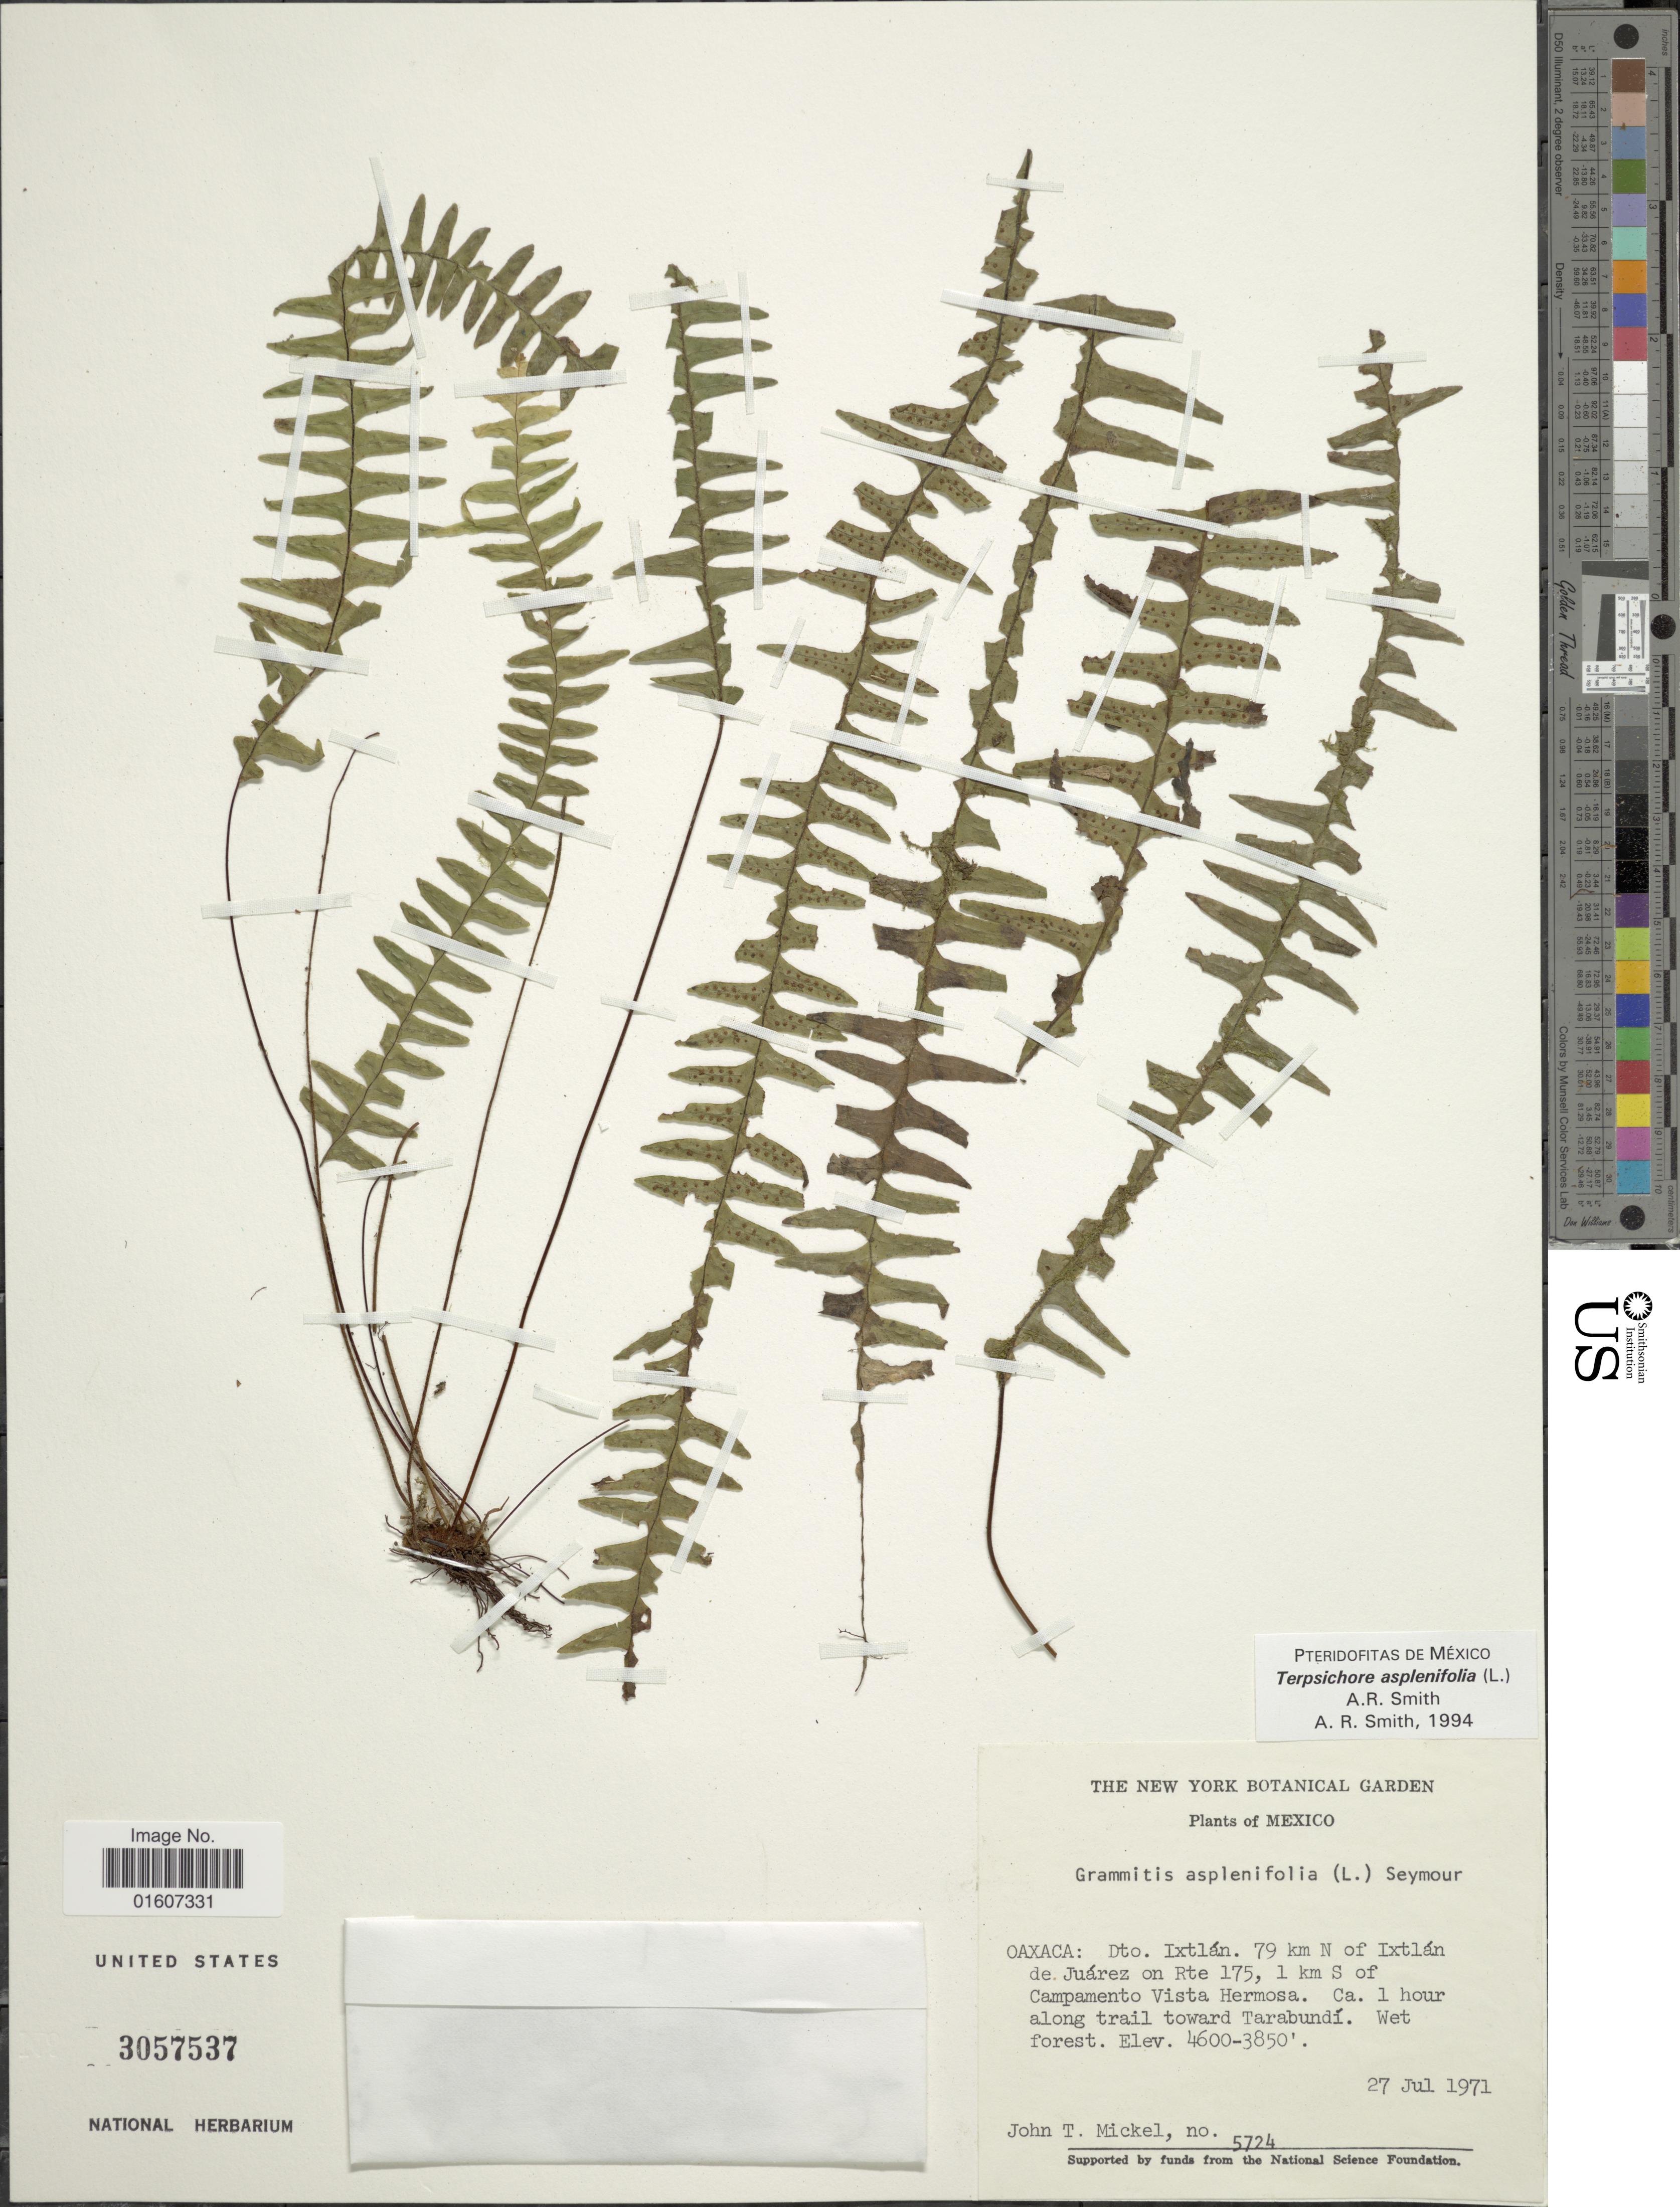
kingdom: Plantae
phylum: Tracheophyta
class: Polypodiopsida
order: Polypodiales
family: Polypodiaceae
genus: Terpsichore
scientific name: Terpsichore asplenifolia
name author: (L.) A.R. Sm.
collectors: J. T. Mickel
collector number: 5724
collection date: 1971-07-27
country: Mexico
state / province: Oaxaca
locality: Dto. Ixtlán, 79 km N of Ixtlán de Juárez on Rte 175, 1 km S of Campamento Vista Hermosa. Ca. 1 hour along trail toward Tarabundí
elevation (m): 1173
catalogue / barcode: US 3057537